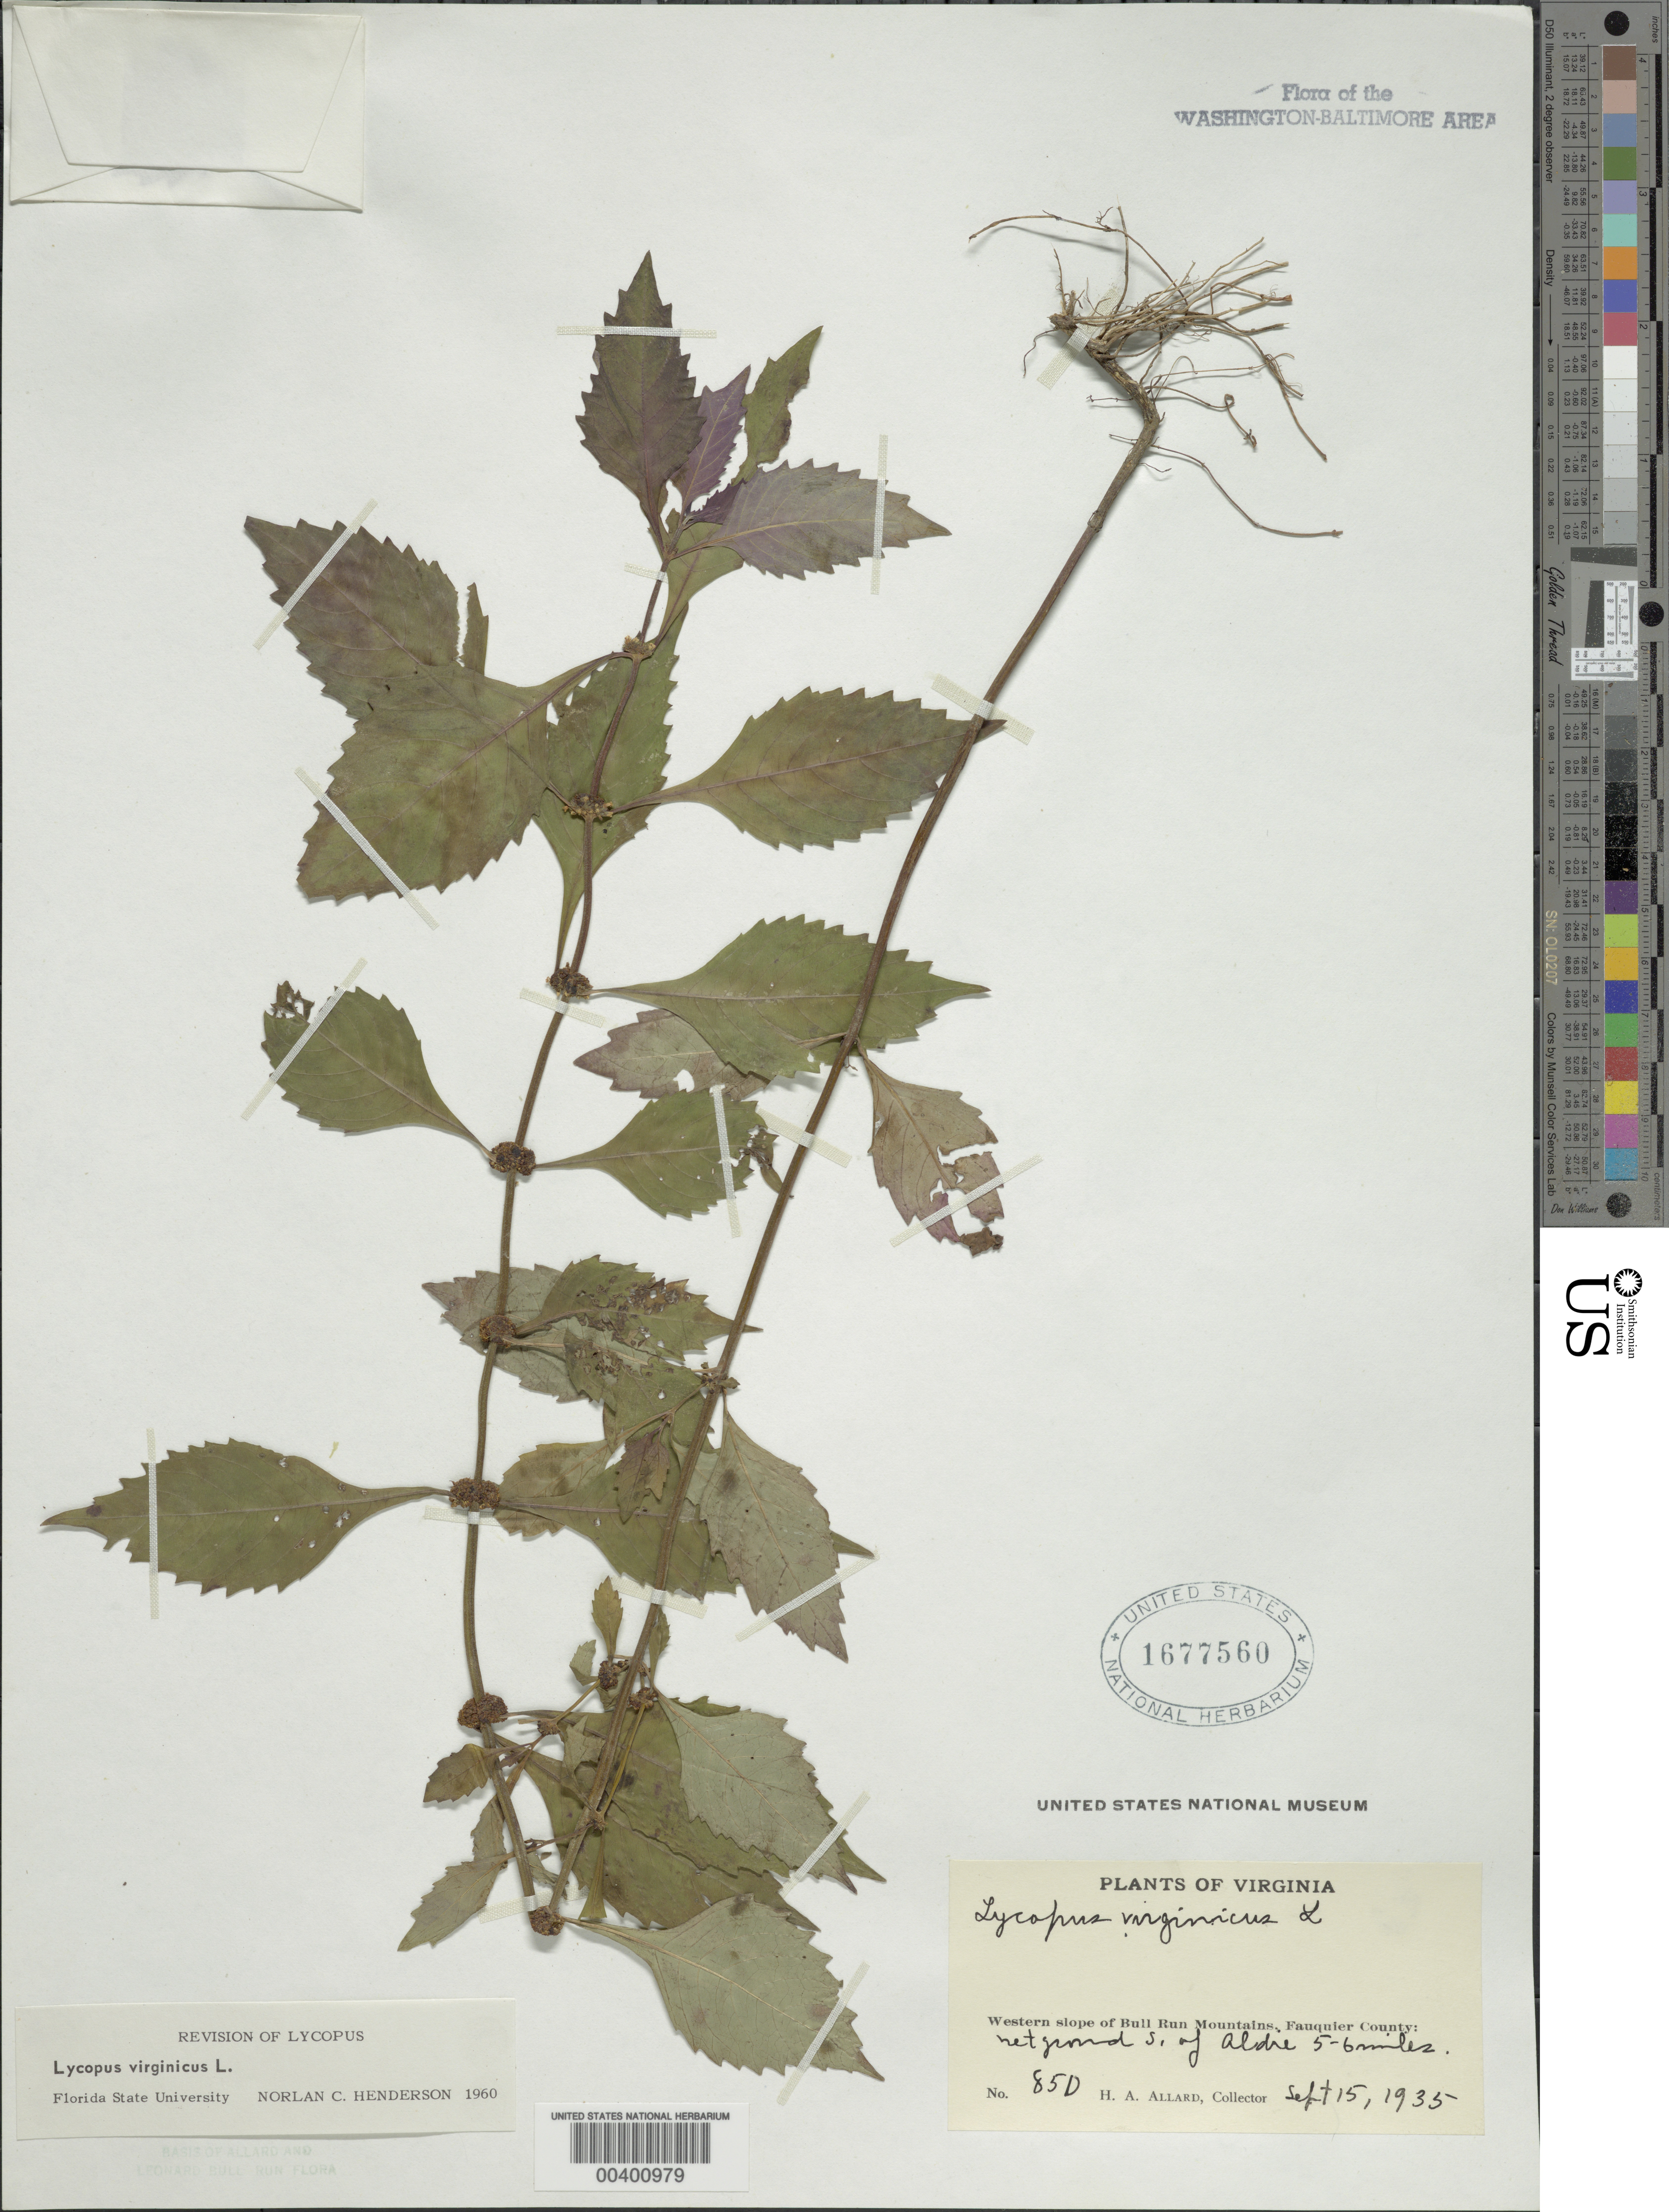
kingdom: Plantae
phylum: Tracheophyta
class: Magnoliopsida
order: Lamiales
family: Lamiaceae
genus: Lycopus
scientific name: Lycopus virginicus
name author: L.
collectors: H. A. Allard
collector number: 850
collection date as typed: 15 Sep 1935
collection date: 1935-09-15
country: United States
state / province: Virginia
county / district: Fauquier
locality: South of Aldie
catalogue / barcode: US 1677560